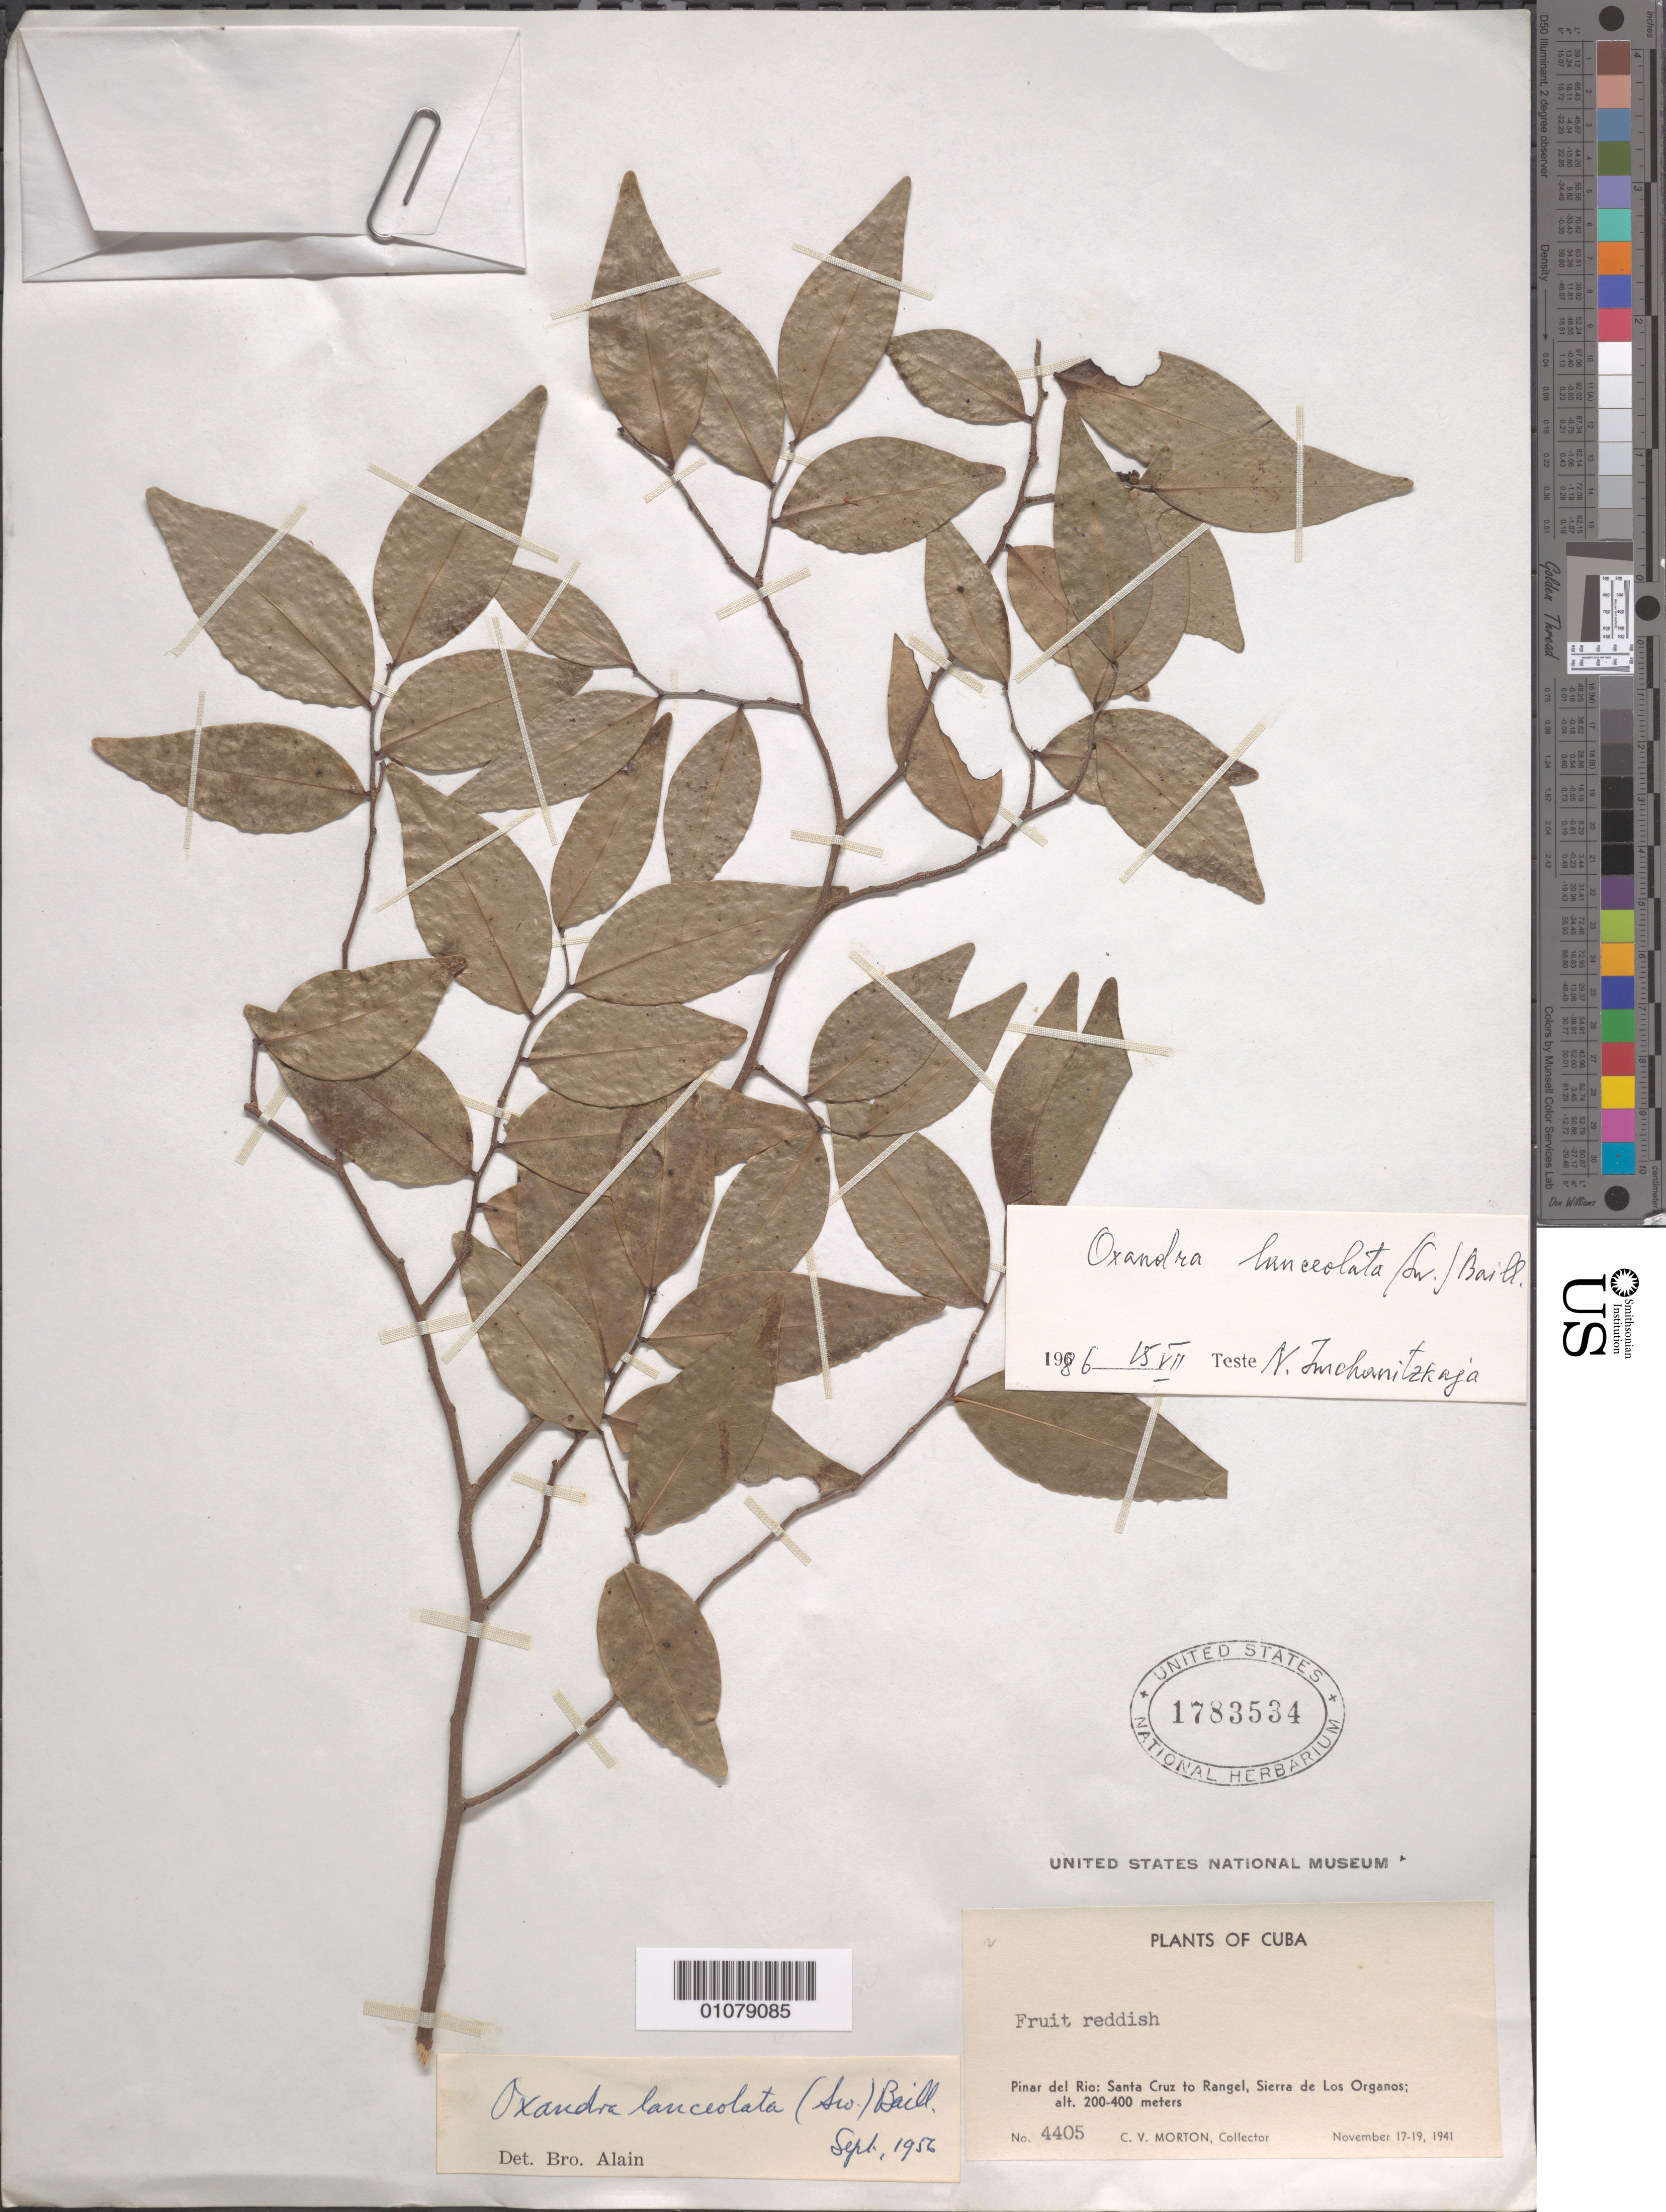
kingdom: Plantae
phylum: Tracheophyta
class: Magnoliopsida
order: Magnoliales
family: Annonaceae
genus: Oxandra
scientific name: Oxandra lanceolata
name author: (Sw.) Baill.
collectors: C. V. Morton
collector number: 4405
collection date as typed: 17 Nov 1941 to 19 Nov 1941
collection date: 1941-11-17/1941-11-19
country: Cuba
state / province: Pinar del Rio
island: Cuba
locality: Pinar del Rio: Santa Cruz to Rangel, Sierra de los Organos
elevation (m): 200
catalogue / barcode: US 1783534